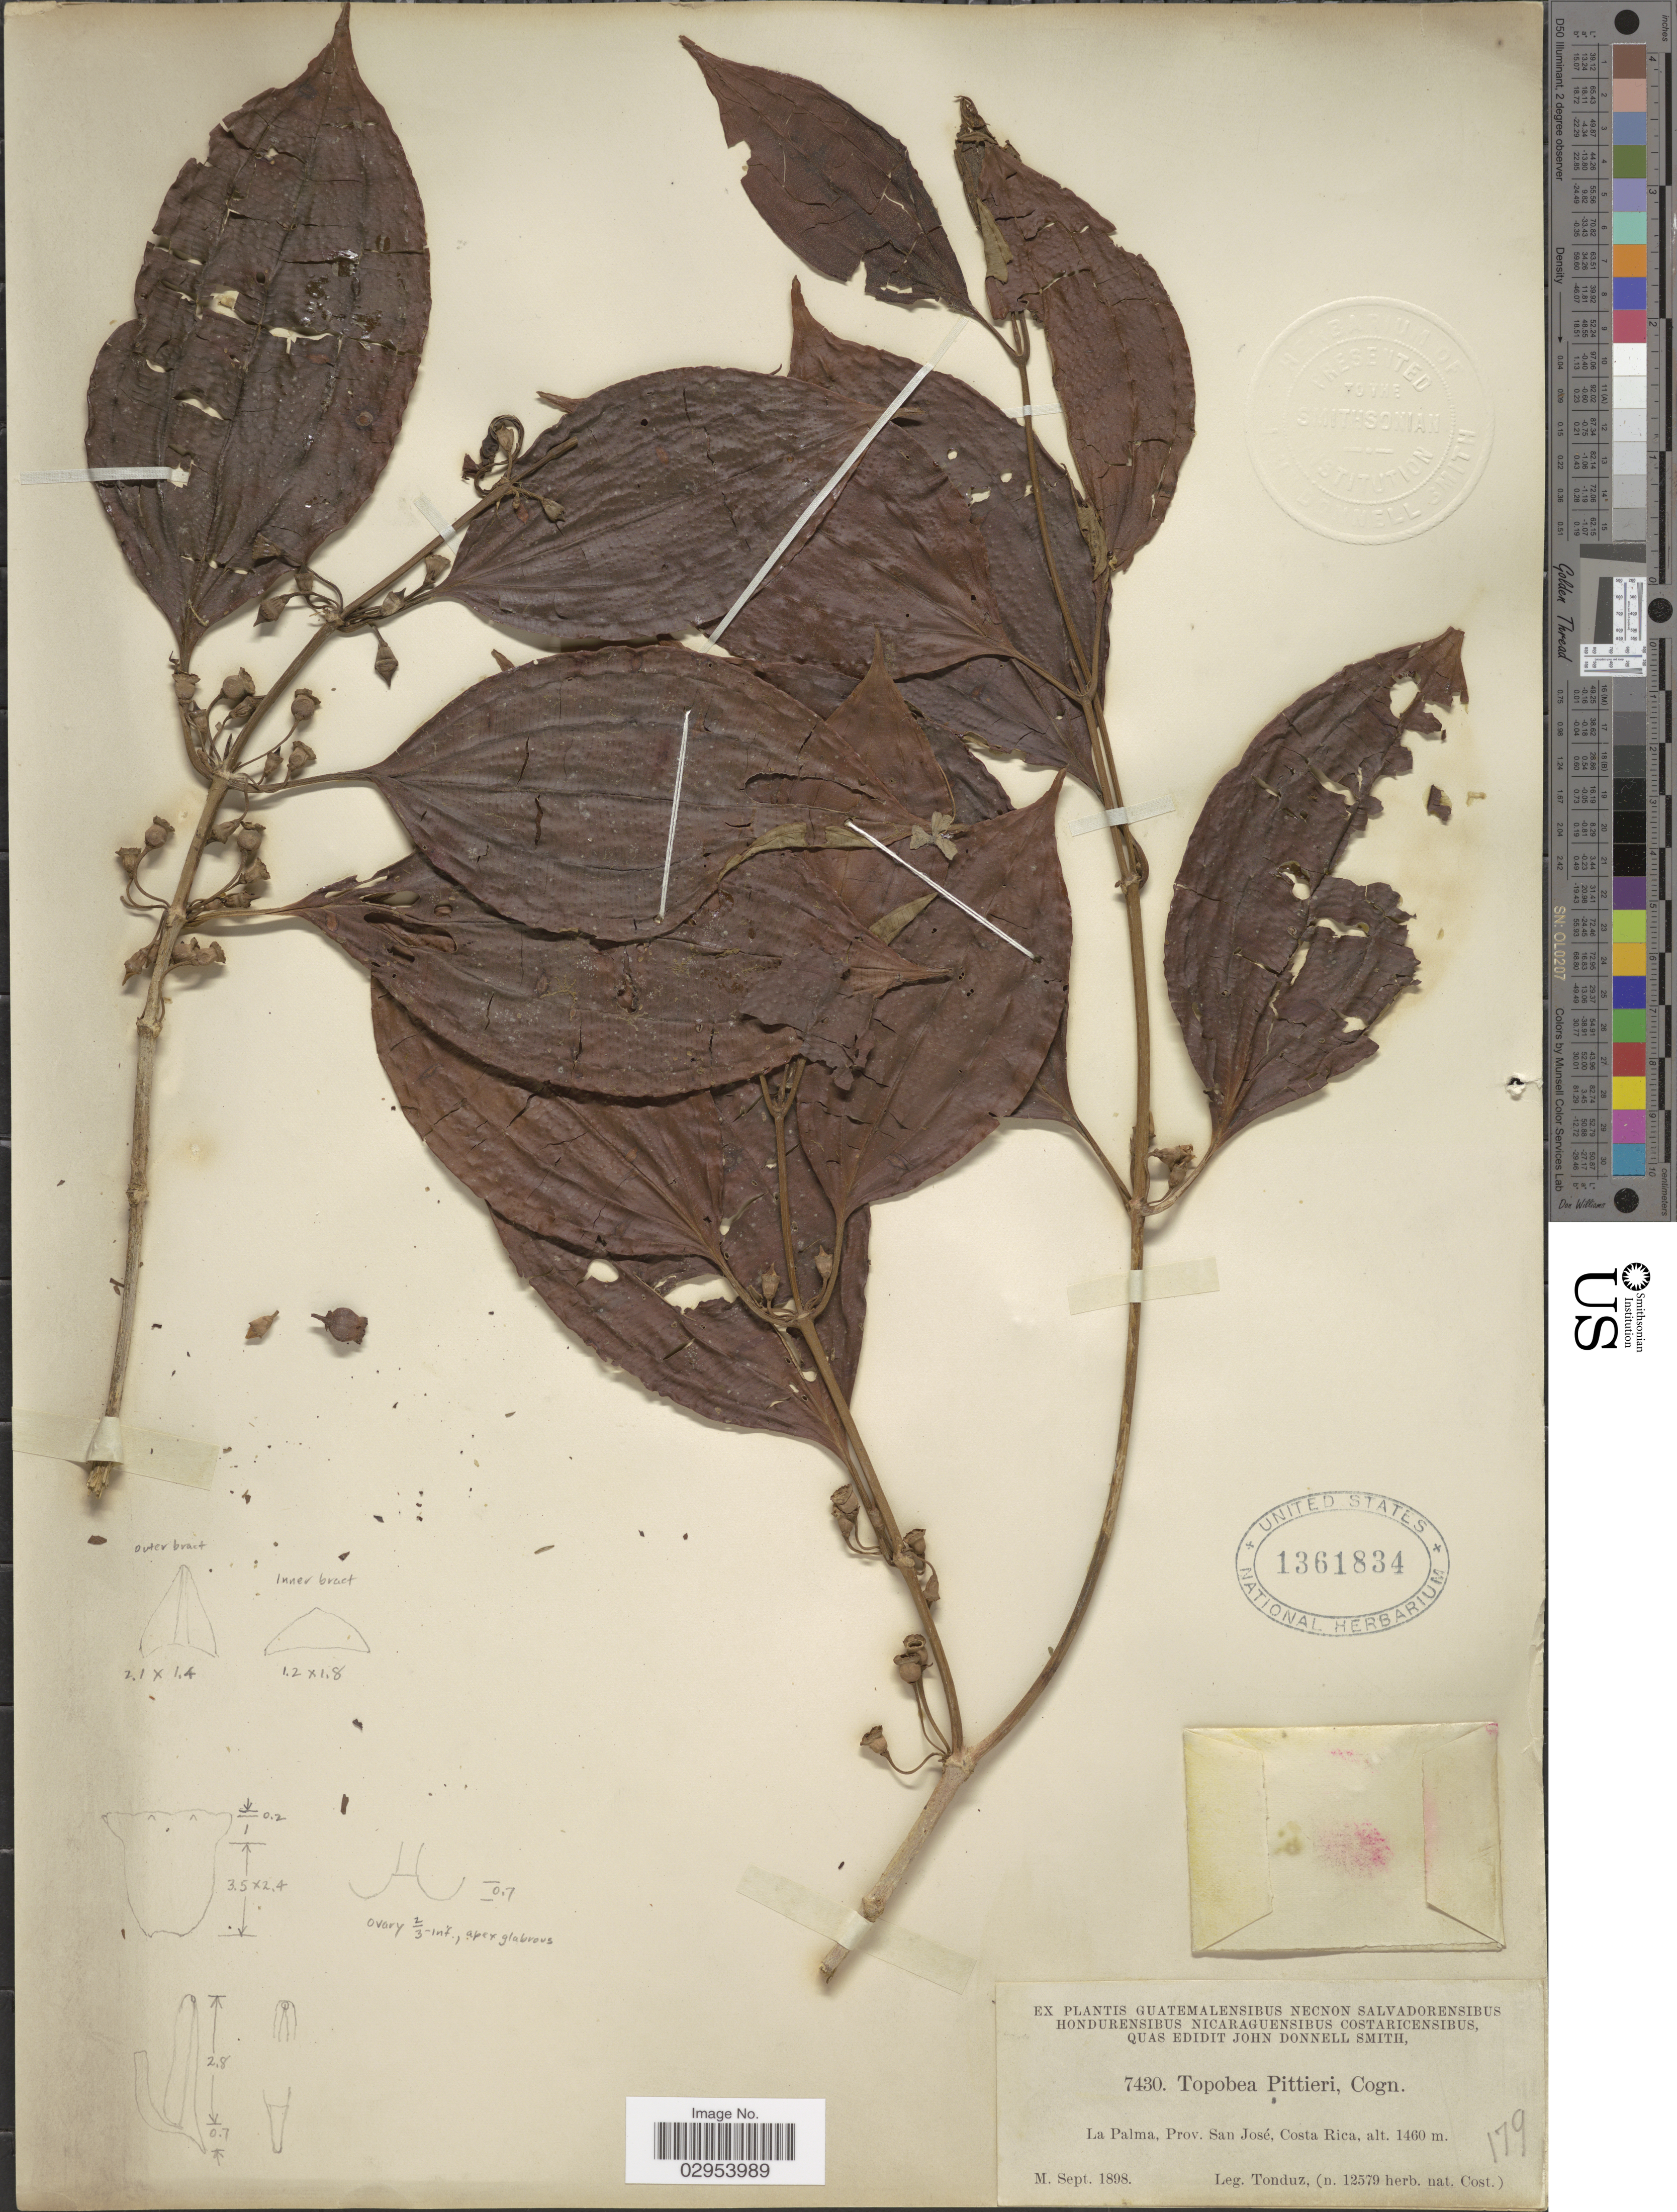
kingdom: Plantae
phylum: Tracheophyta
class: Magnoliopsida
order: Myrtales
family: Melastomataceae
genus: Topobea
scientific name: Topobea pittieri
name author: Cogn.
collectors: Tonduz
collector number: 7430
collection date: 1898-09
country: Costa Rica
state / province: San José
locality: La Palma.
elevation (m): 1460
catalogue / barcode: US 1361834